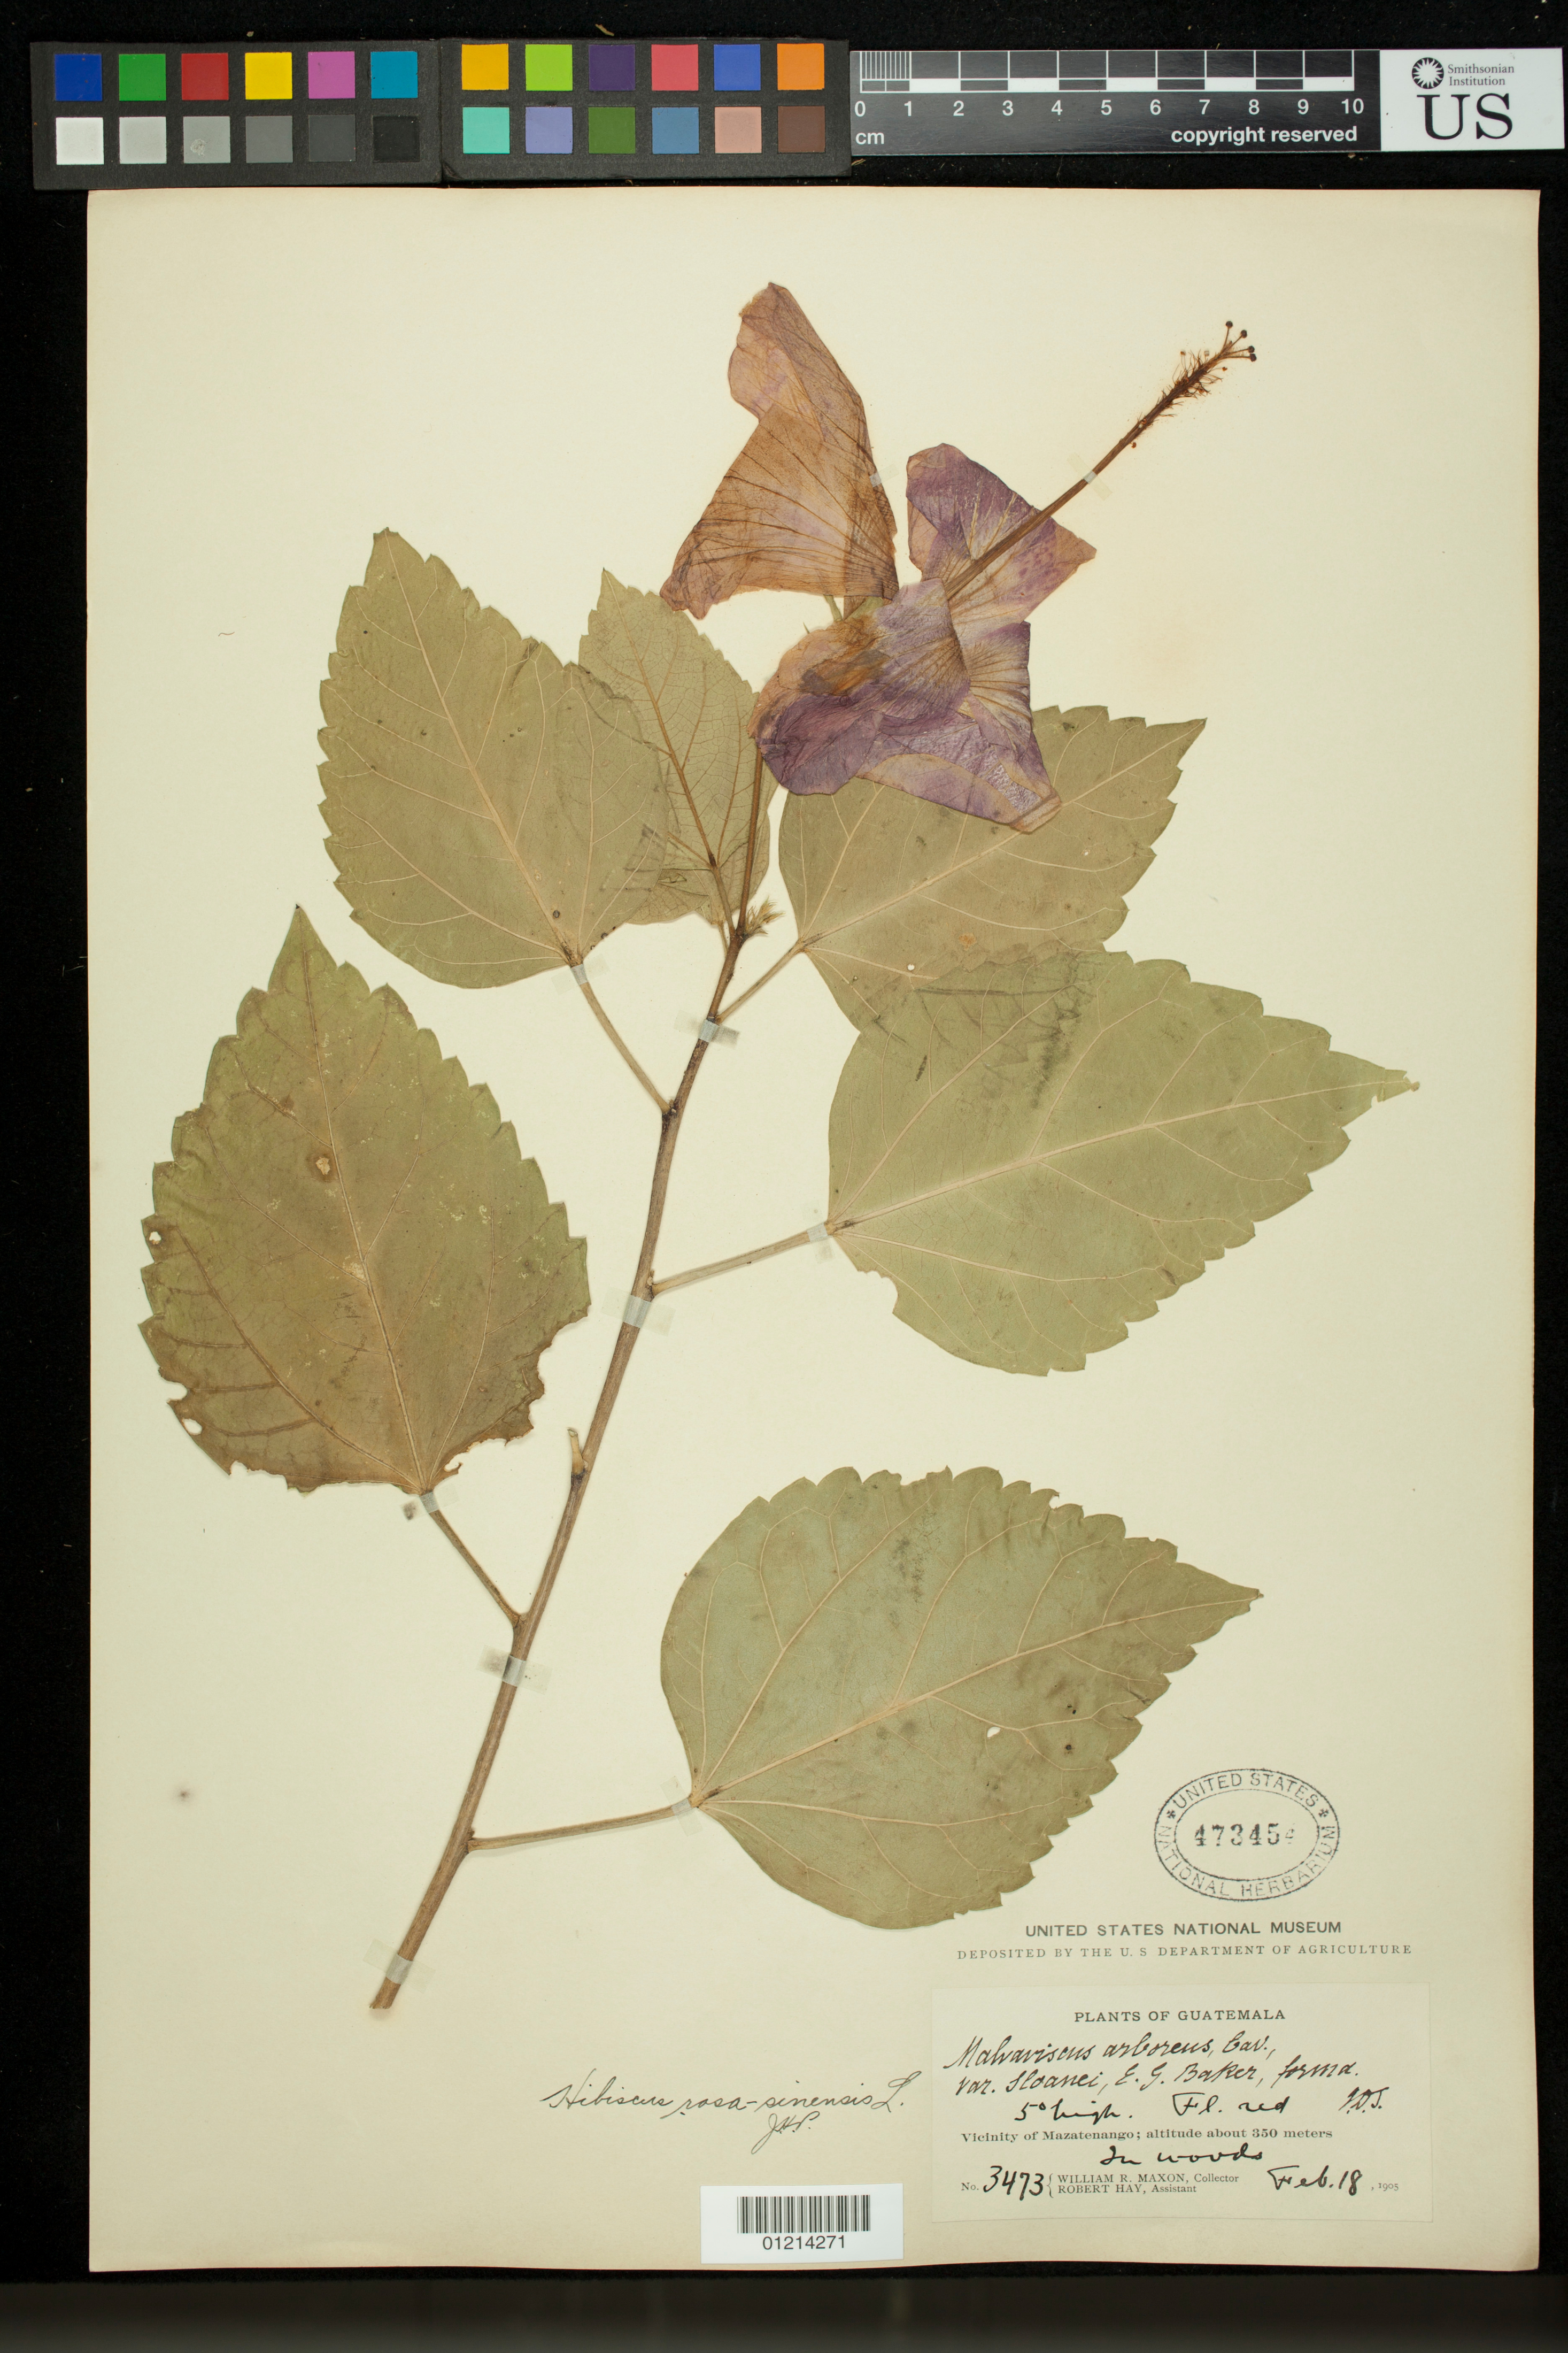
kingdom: Plantae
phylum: Tracheophyta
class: Magnoliopsida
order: Malvales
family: Malvaceae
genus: Hibiscus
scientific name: Hibiscus rosa-sinensis var. rosa-sinensis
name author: L.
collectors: W. R. Maxon & R. Hay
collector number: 3473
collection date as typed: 2/18/1905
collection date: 1905-02-18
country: Guatemala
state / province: Suchitepéquez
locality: Vicinity of Mazatenango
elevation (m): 350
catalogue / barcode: US 473454